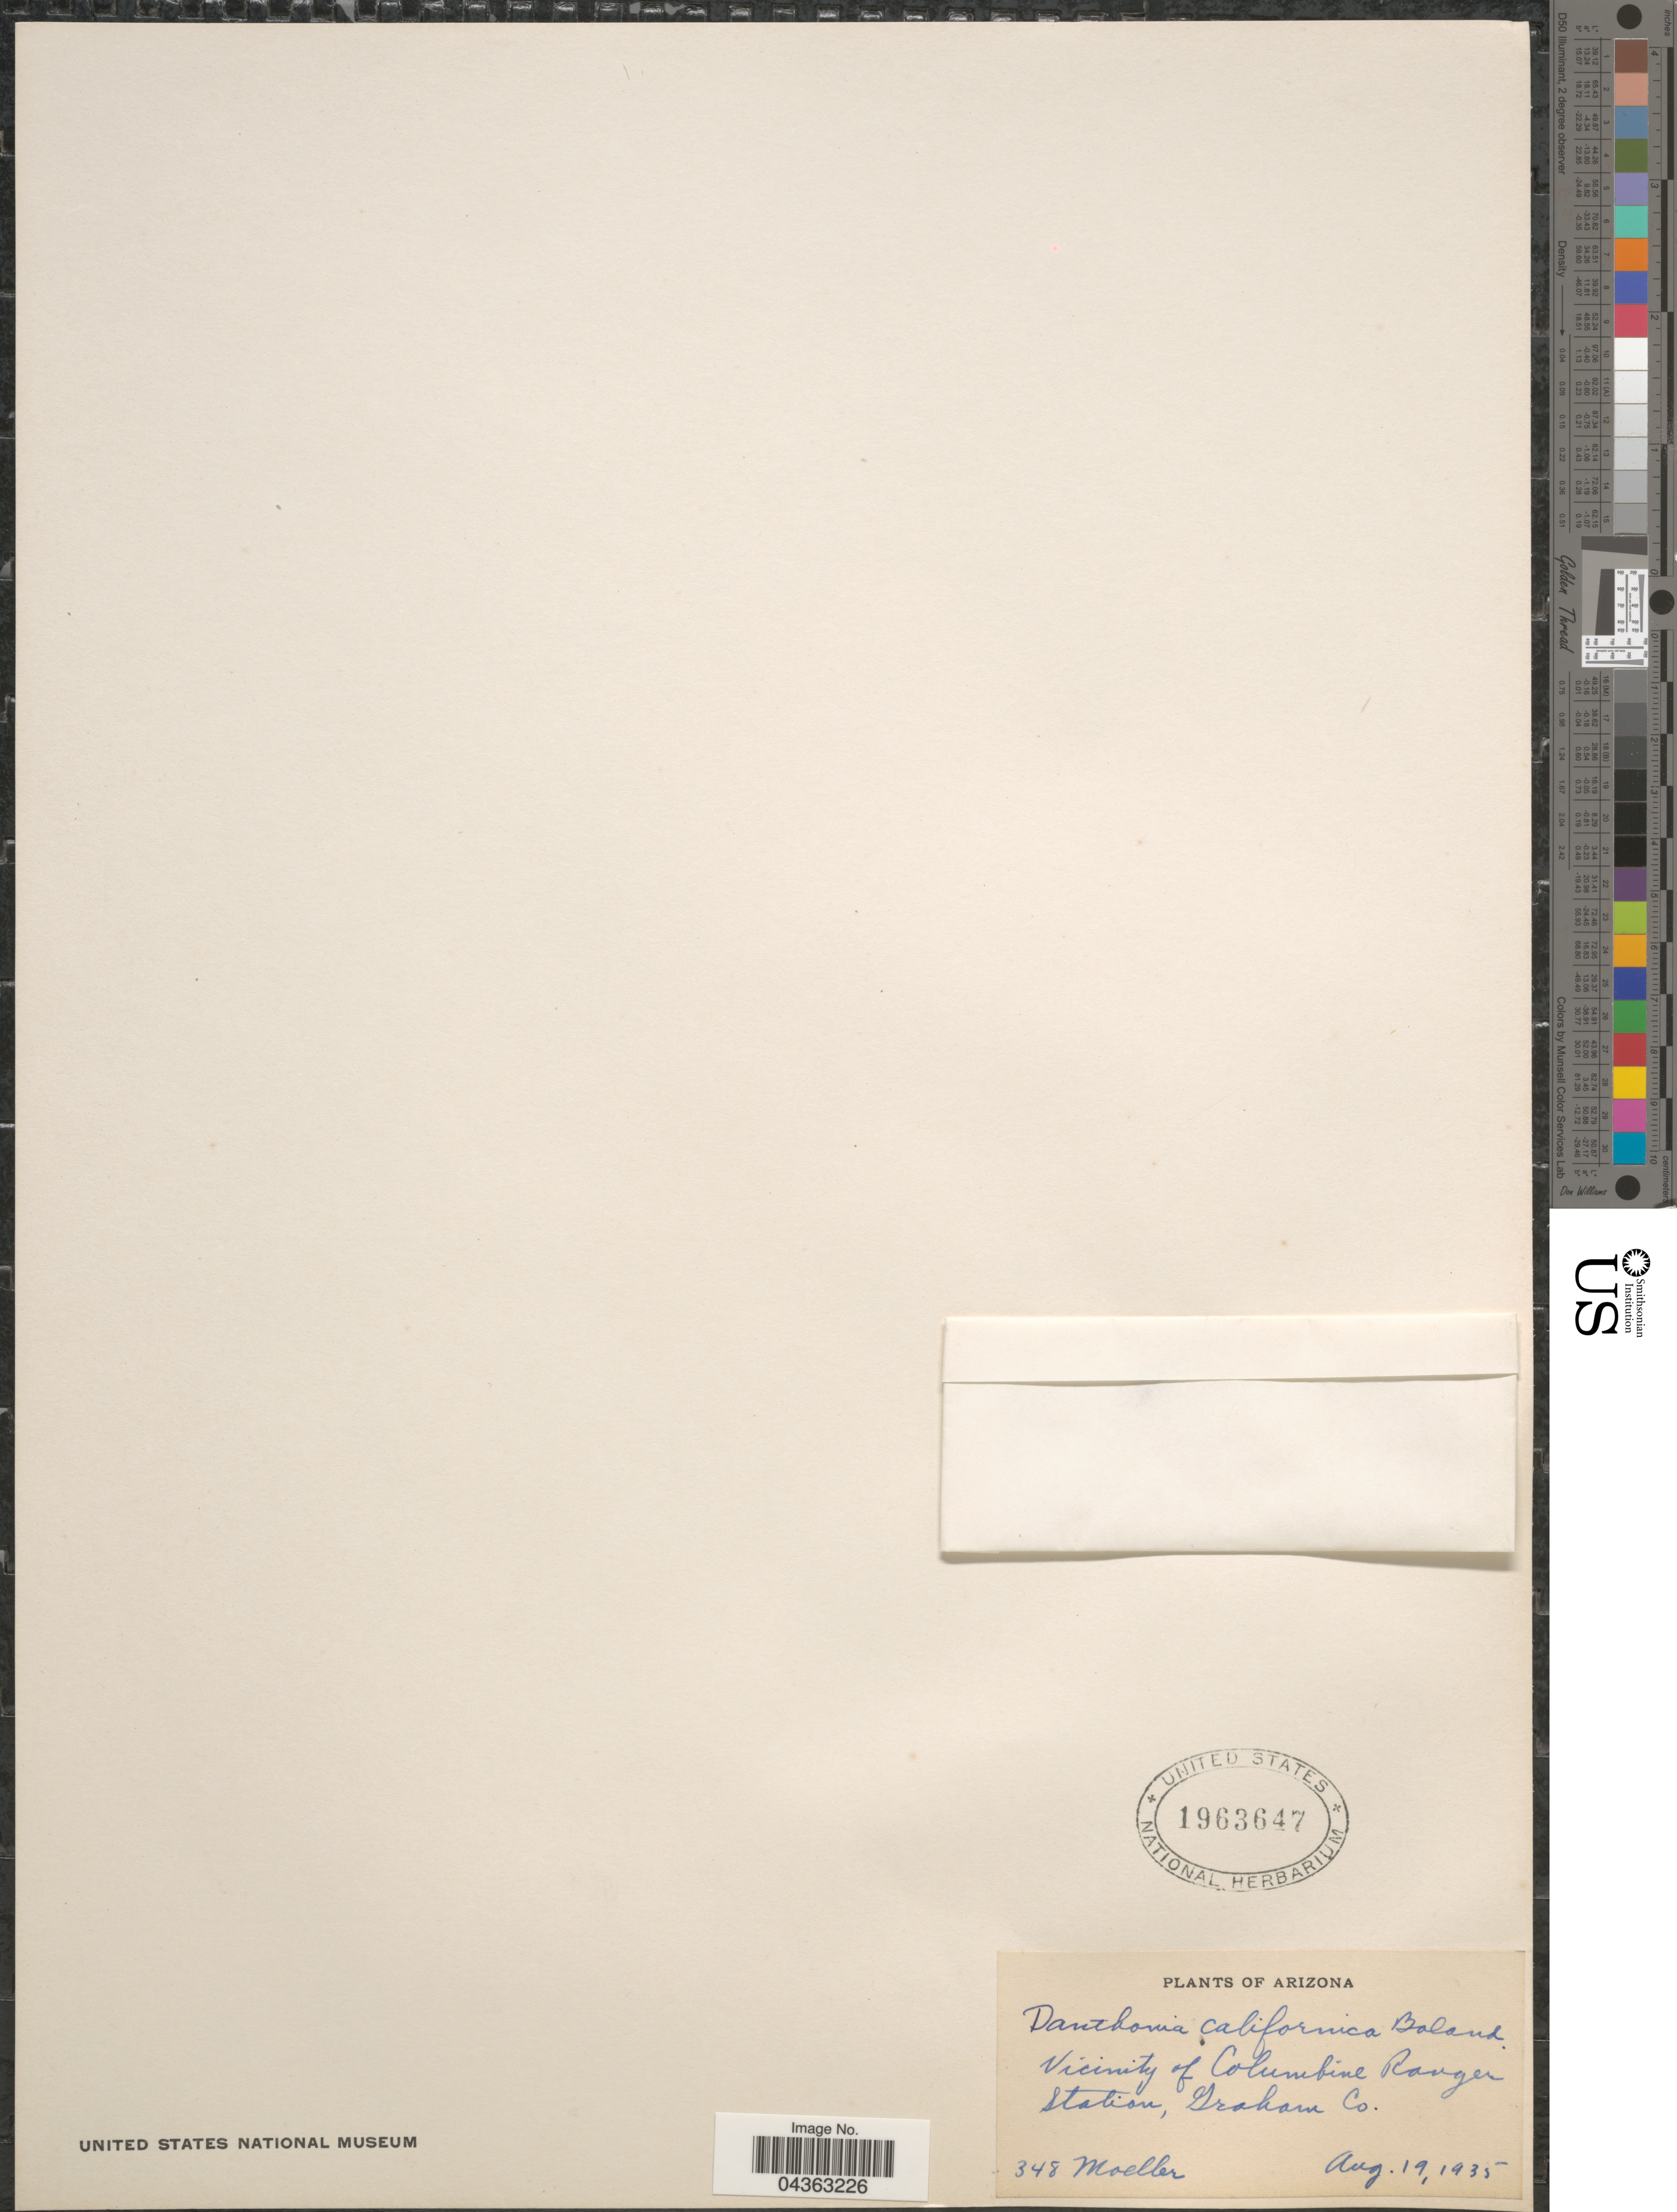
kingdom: Plantae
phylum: Tracheophyta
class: Liliopsida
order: Poales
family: Poaceae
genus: Danthonia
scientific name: Danthonia californica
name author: Bol.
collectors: Moeller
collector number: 348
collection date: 1935-08-19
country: United States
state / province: Arizona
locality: Vicinity of Columbine Ranger Station, Graham Co.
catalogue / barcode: US 1963647